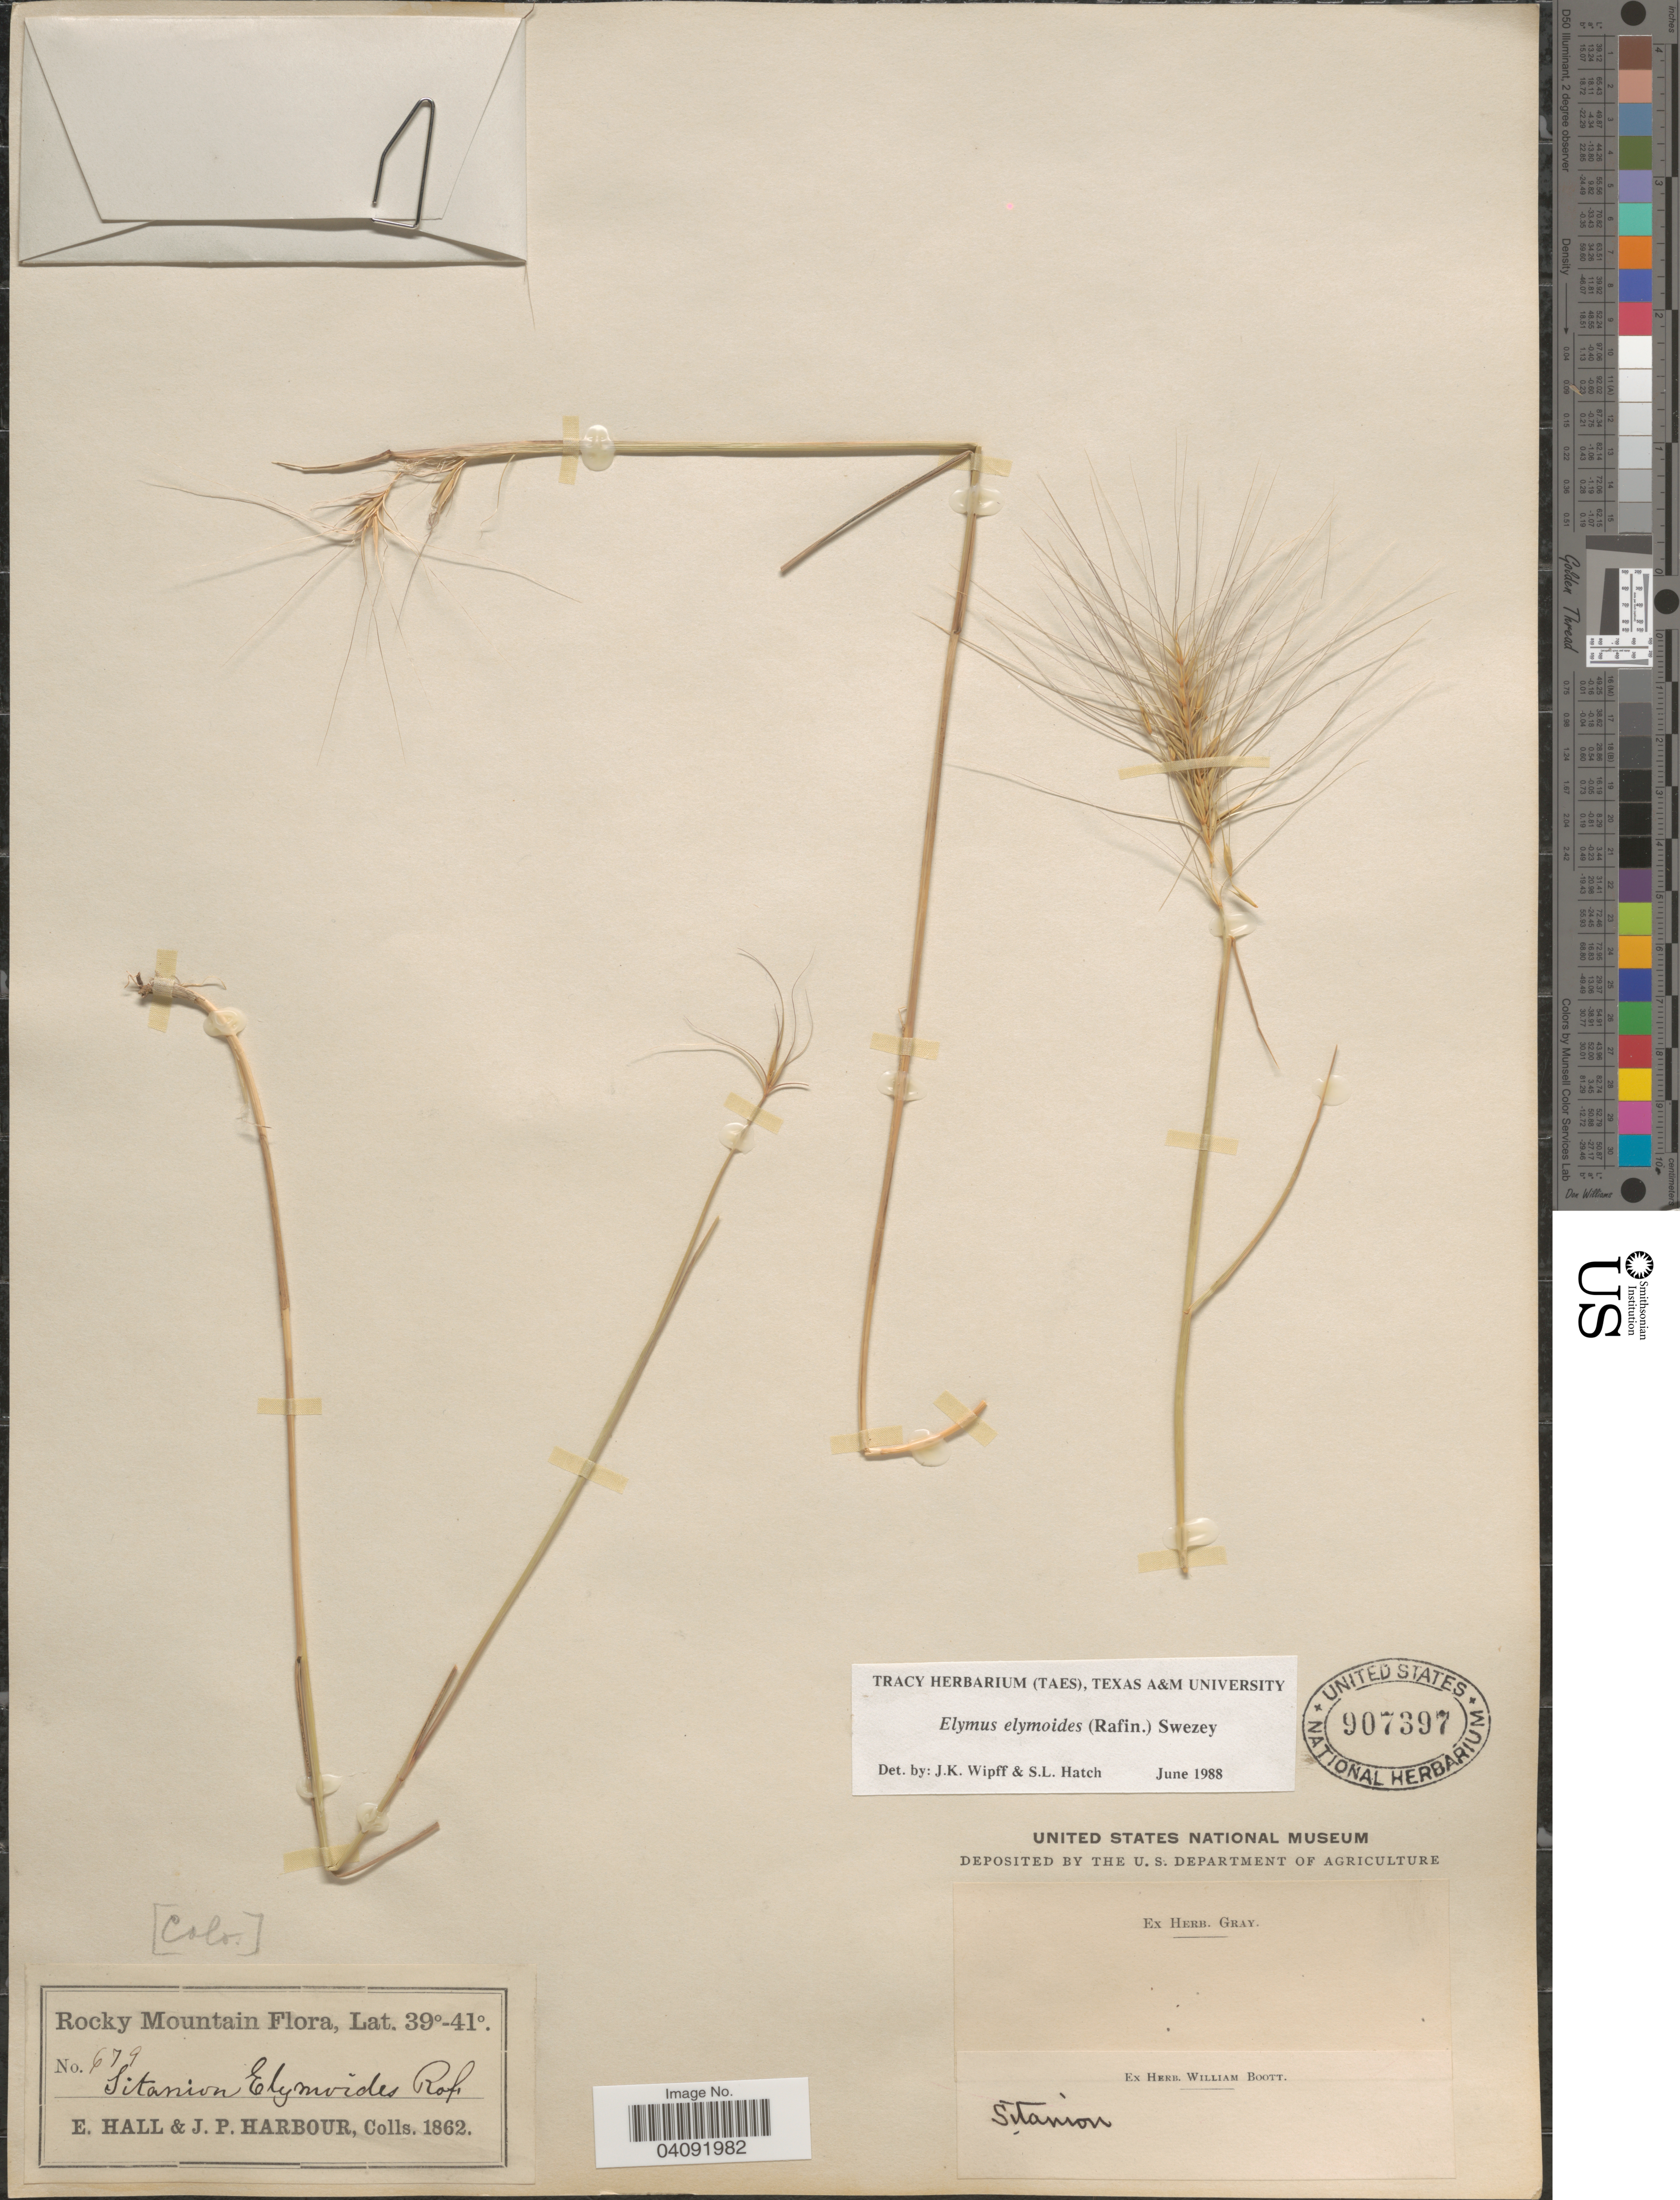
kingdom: Plantae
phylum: Tracheophyta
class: Liliopsida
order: Poales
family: Poaceae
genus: Elymus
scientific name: Elymus elymoides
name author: (Raf.) Swezey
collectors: E. Hall & J. Harbour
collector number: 679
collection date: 1862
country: United States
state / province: Colorado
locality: Rocky Mountain.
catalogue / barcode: US 907397